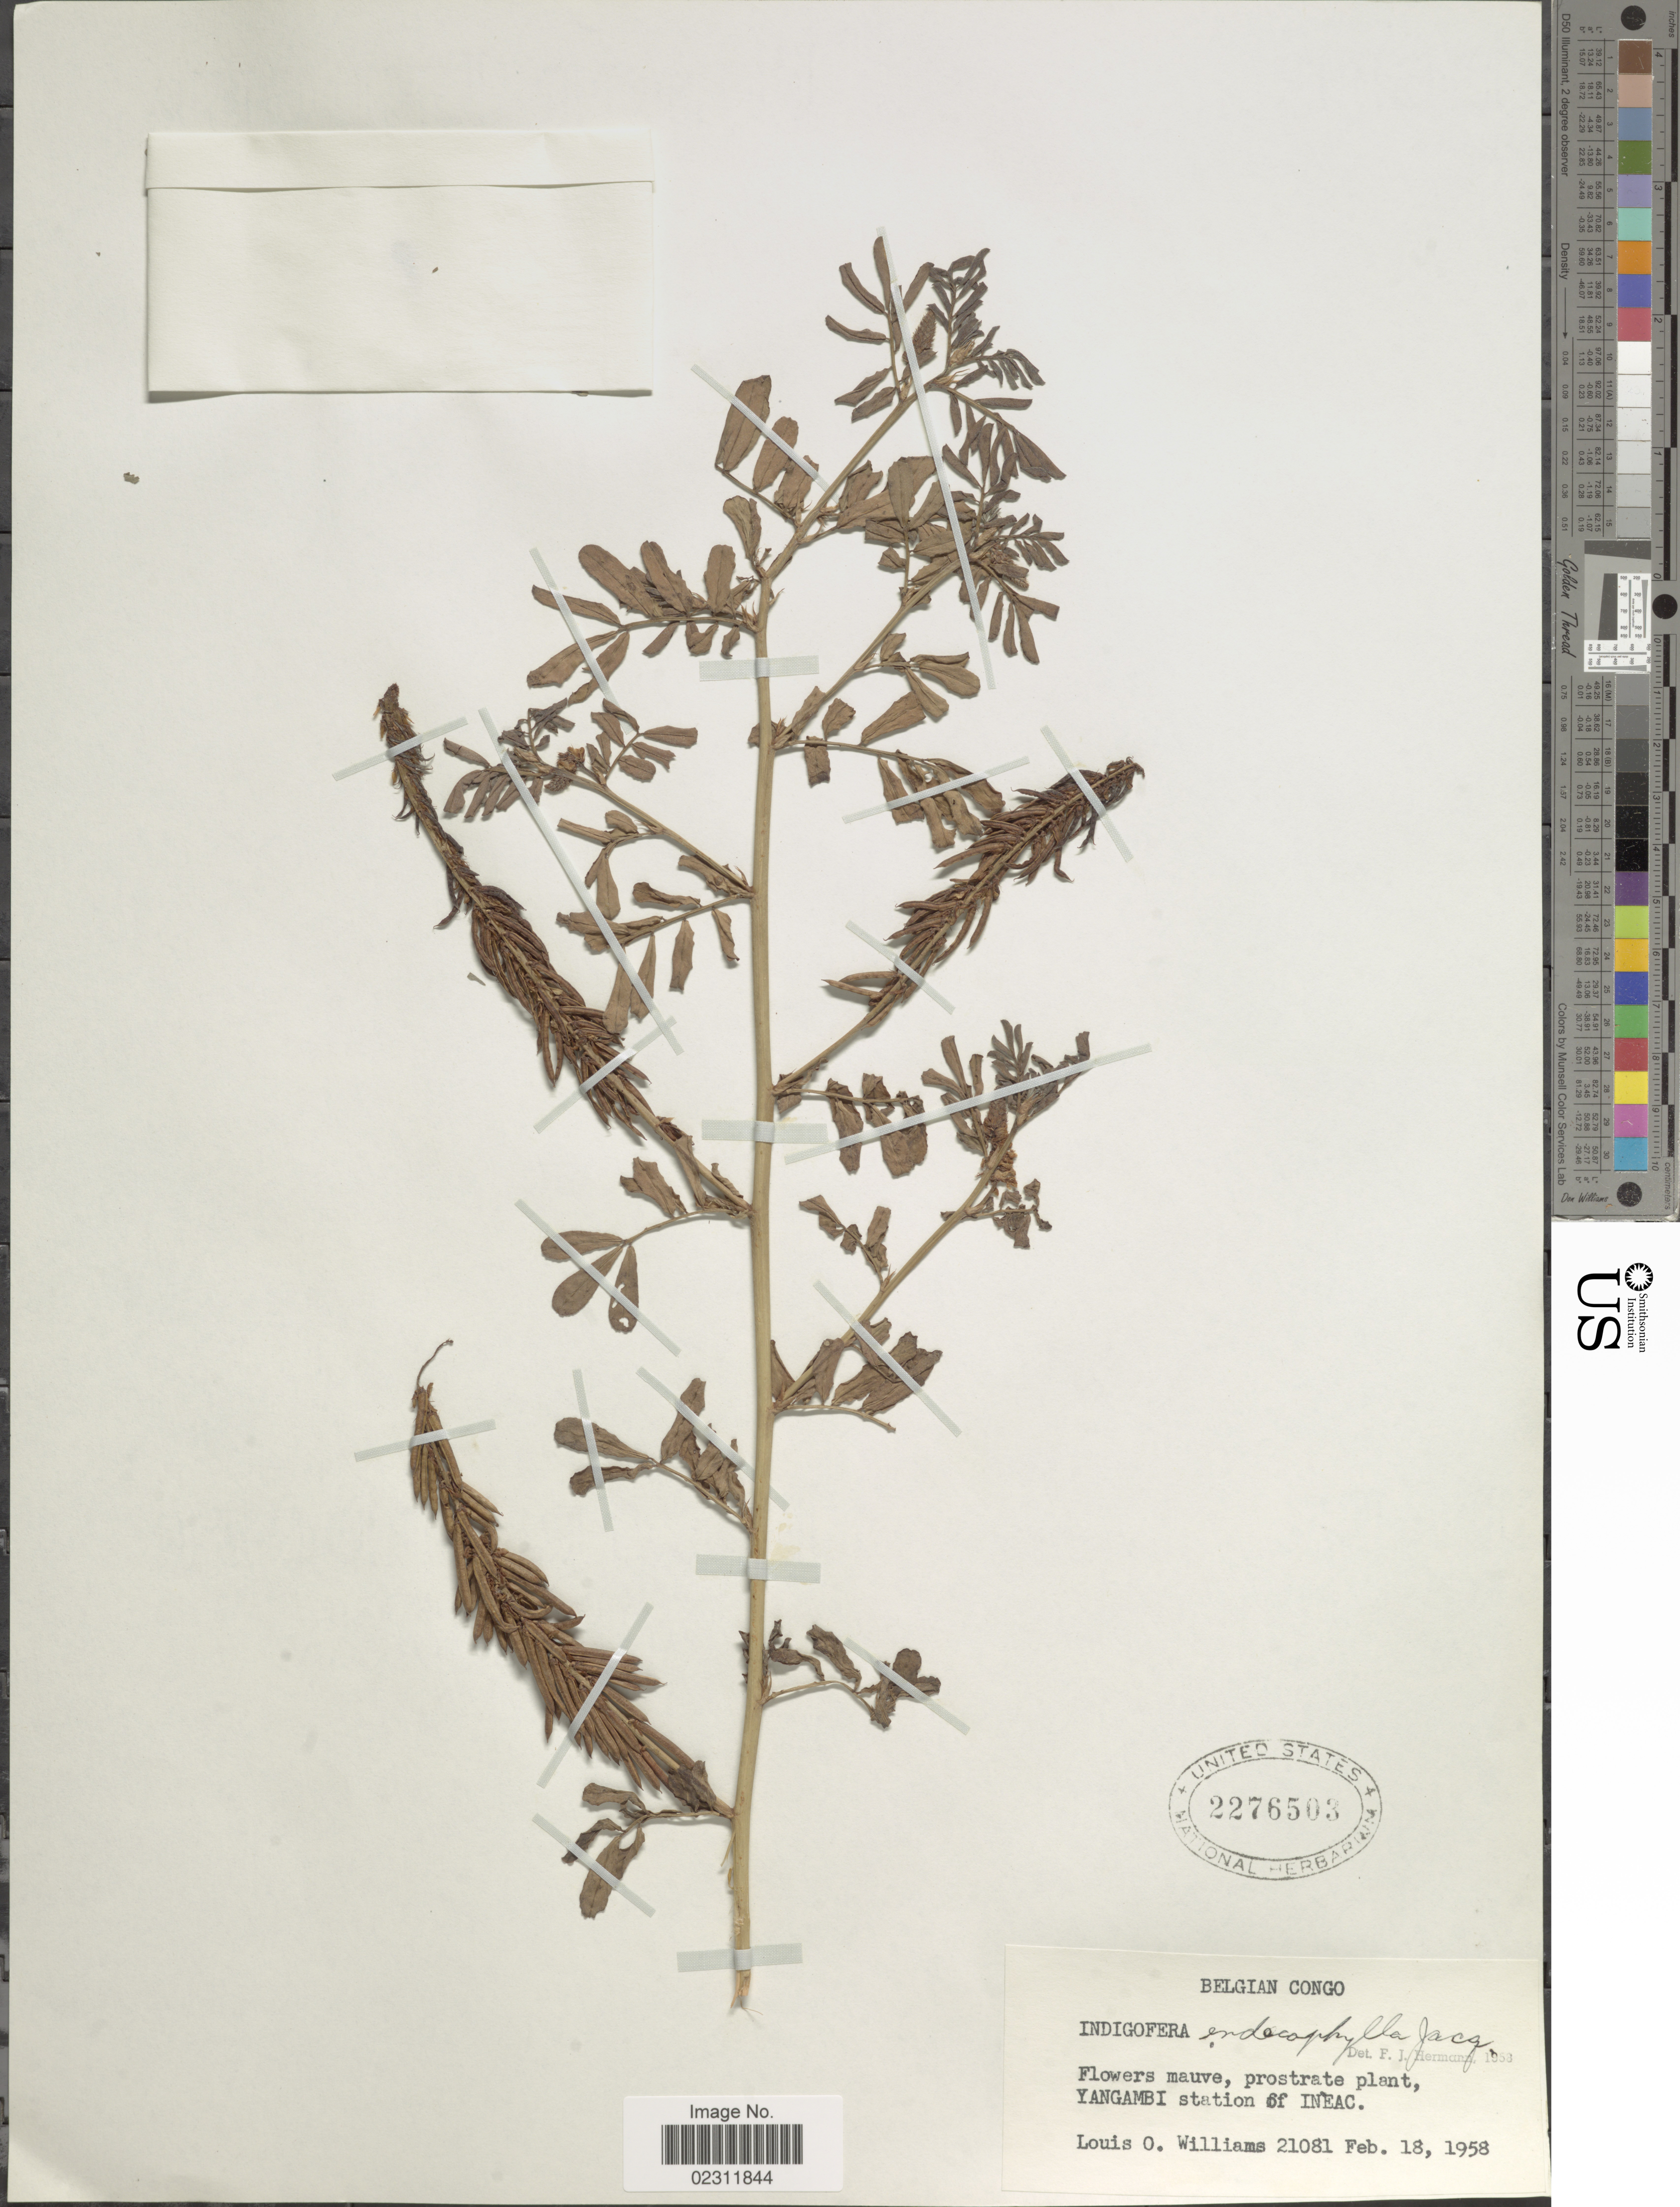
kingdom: Plantae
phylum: Tracheophyta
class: Magnoliopsida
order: Fabales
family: Fabaceae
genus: Indigofera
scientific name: Indigofera hendecaphylla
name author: Jacq.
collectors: L. O. Williams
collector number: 21081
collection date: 1958-02-18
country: Congo, Democratic Republic of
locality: Belgian Congo, Yangambi station of INEAC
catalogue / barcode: US 2276503